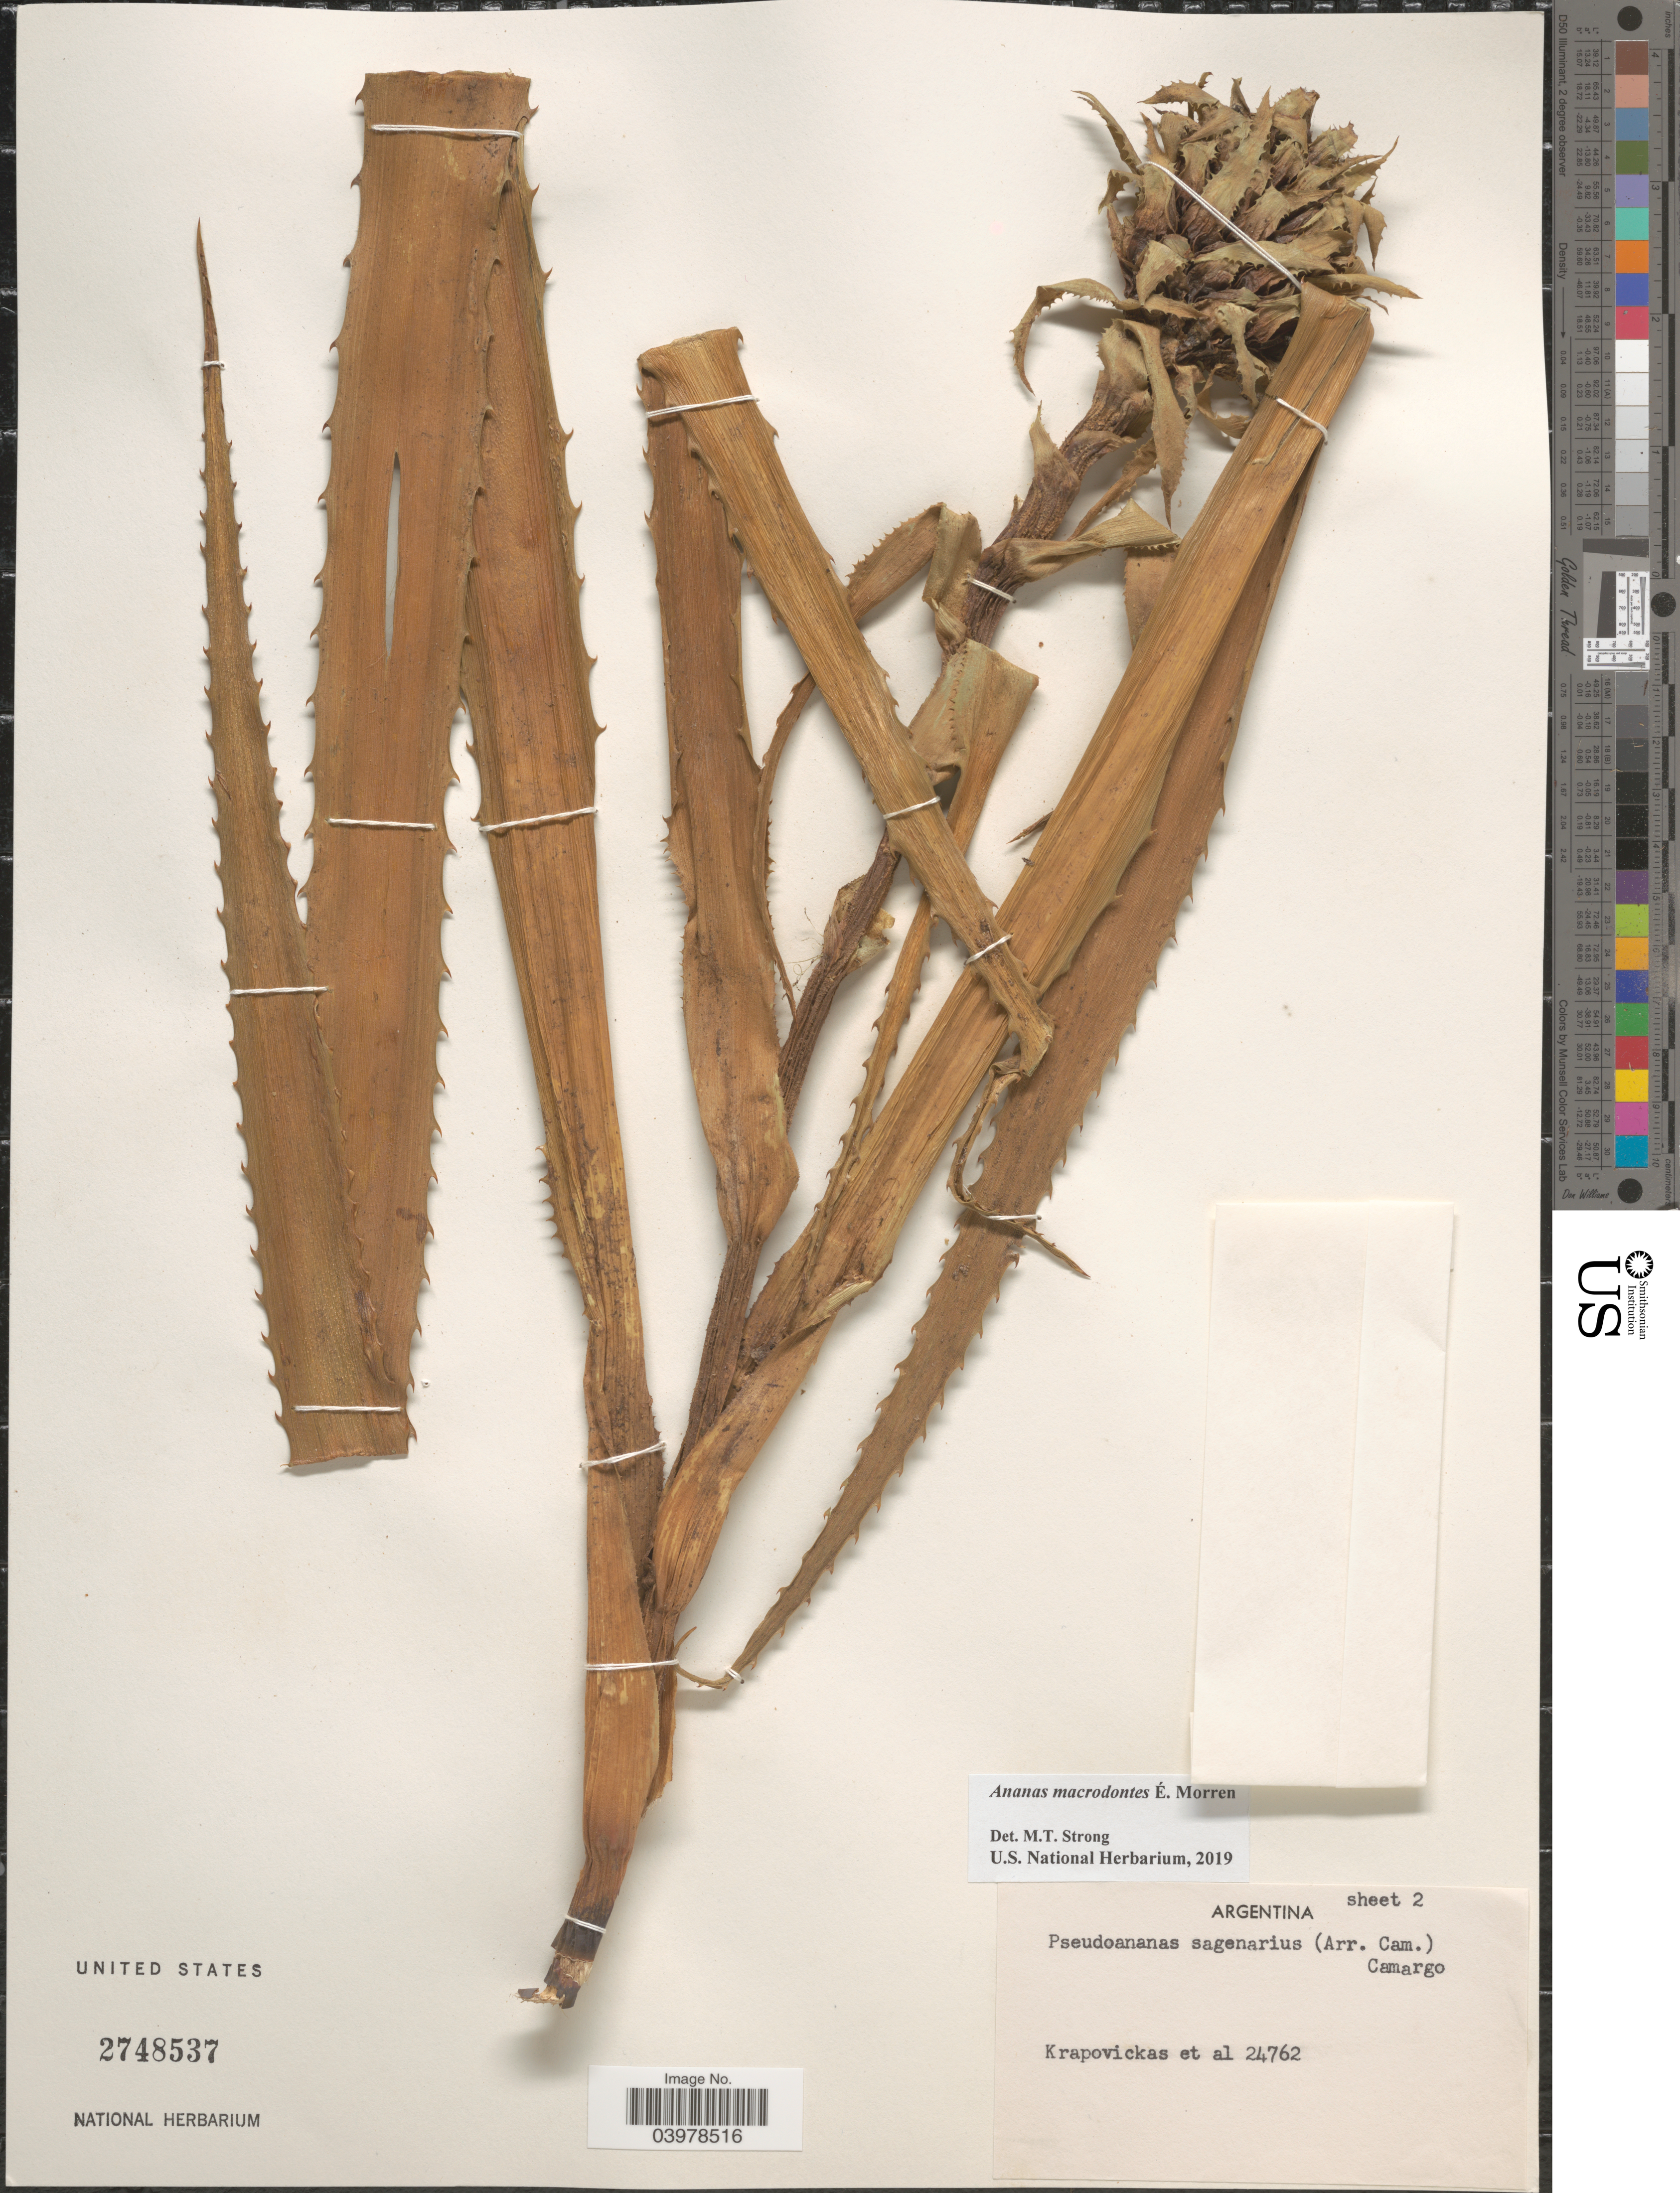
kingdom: Plantae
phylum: Tracheophyta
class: Liliopsida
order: Poales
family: Bromeliaceae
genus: Ananas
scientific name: Ananas macrodontes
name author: É. Morren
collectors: Krapovickas & et al.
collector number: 24762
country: Argentina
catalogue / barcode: US 2748537